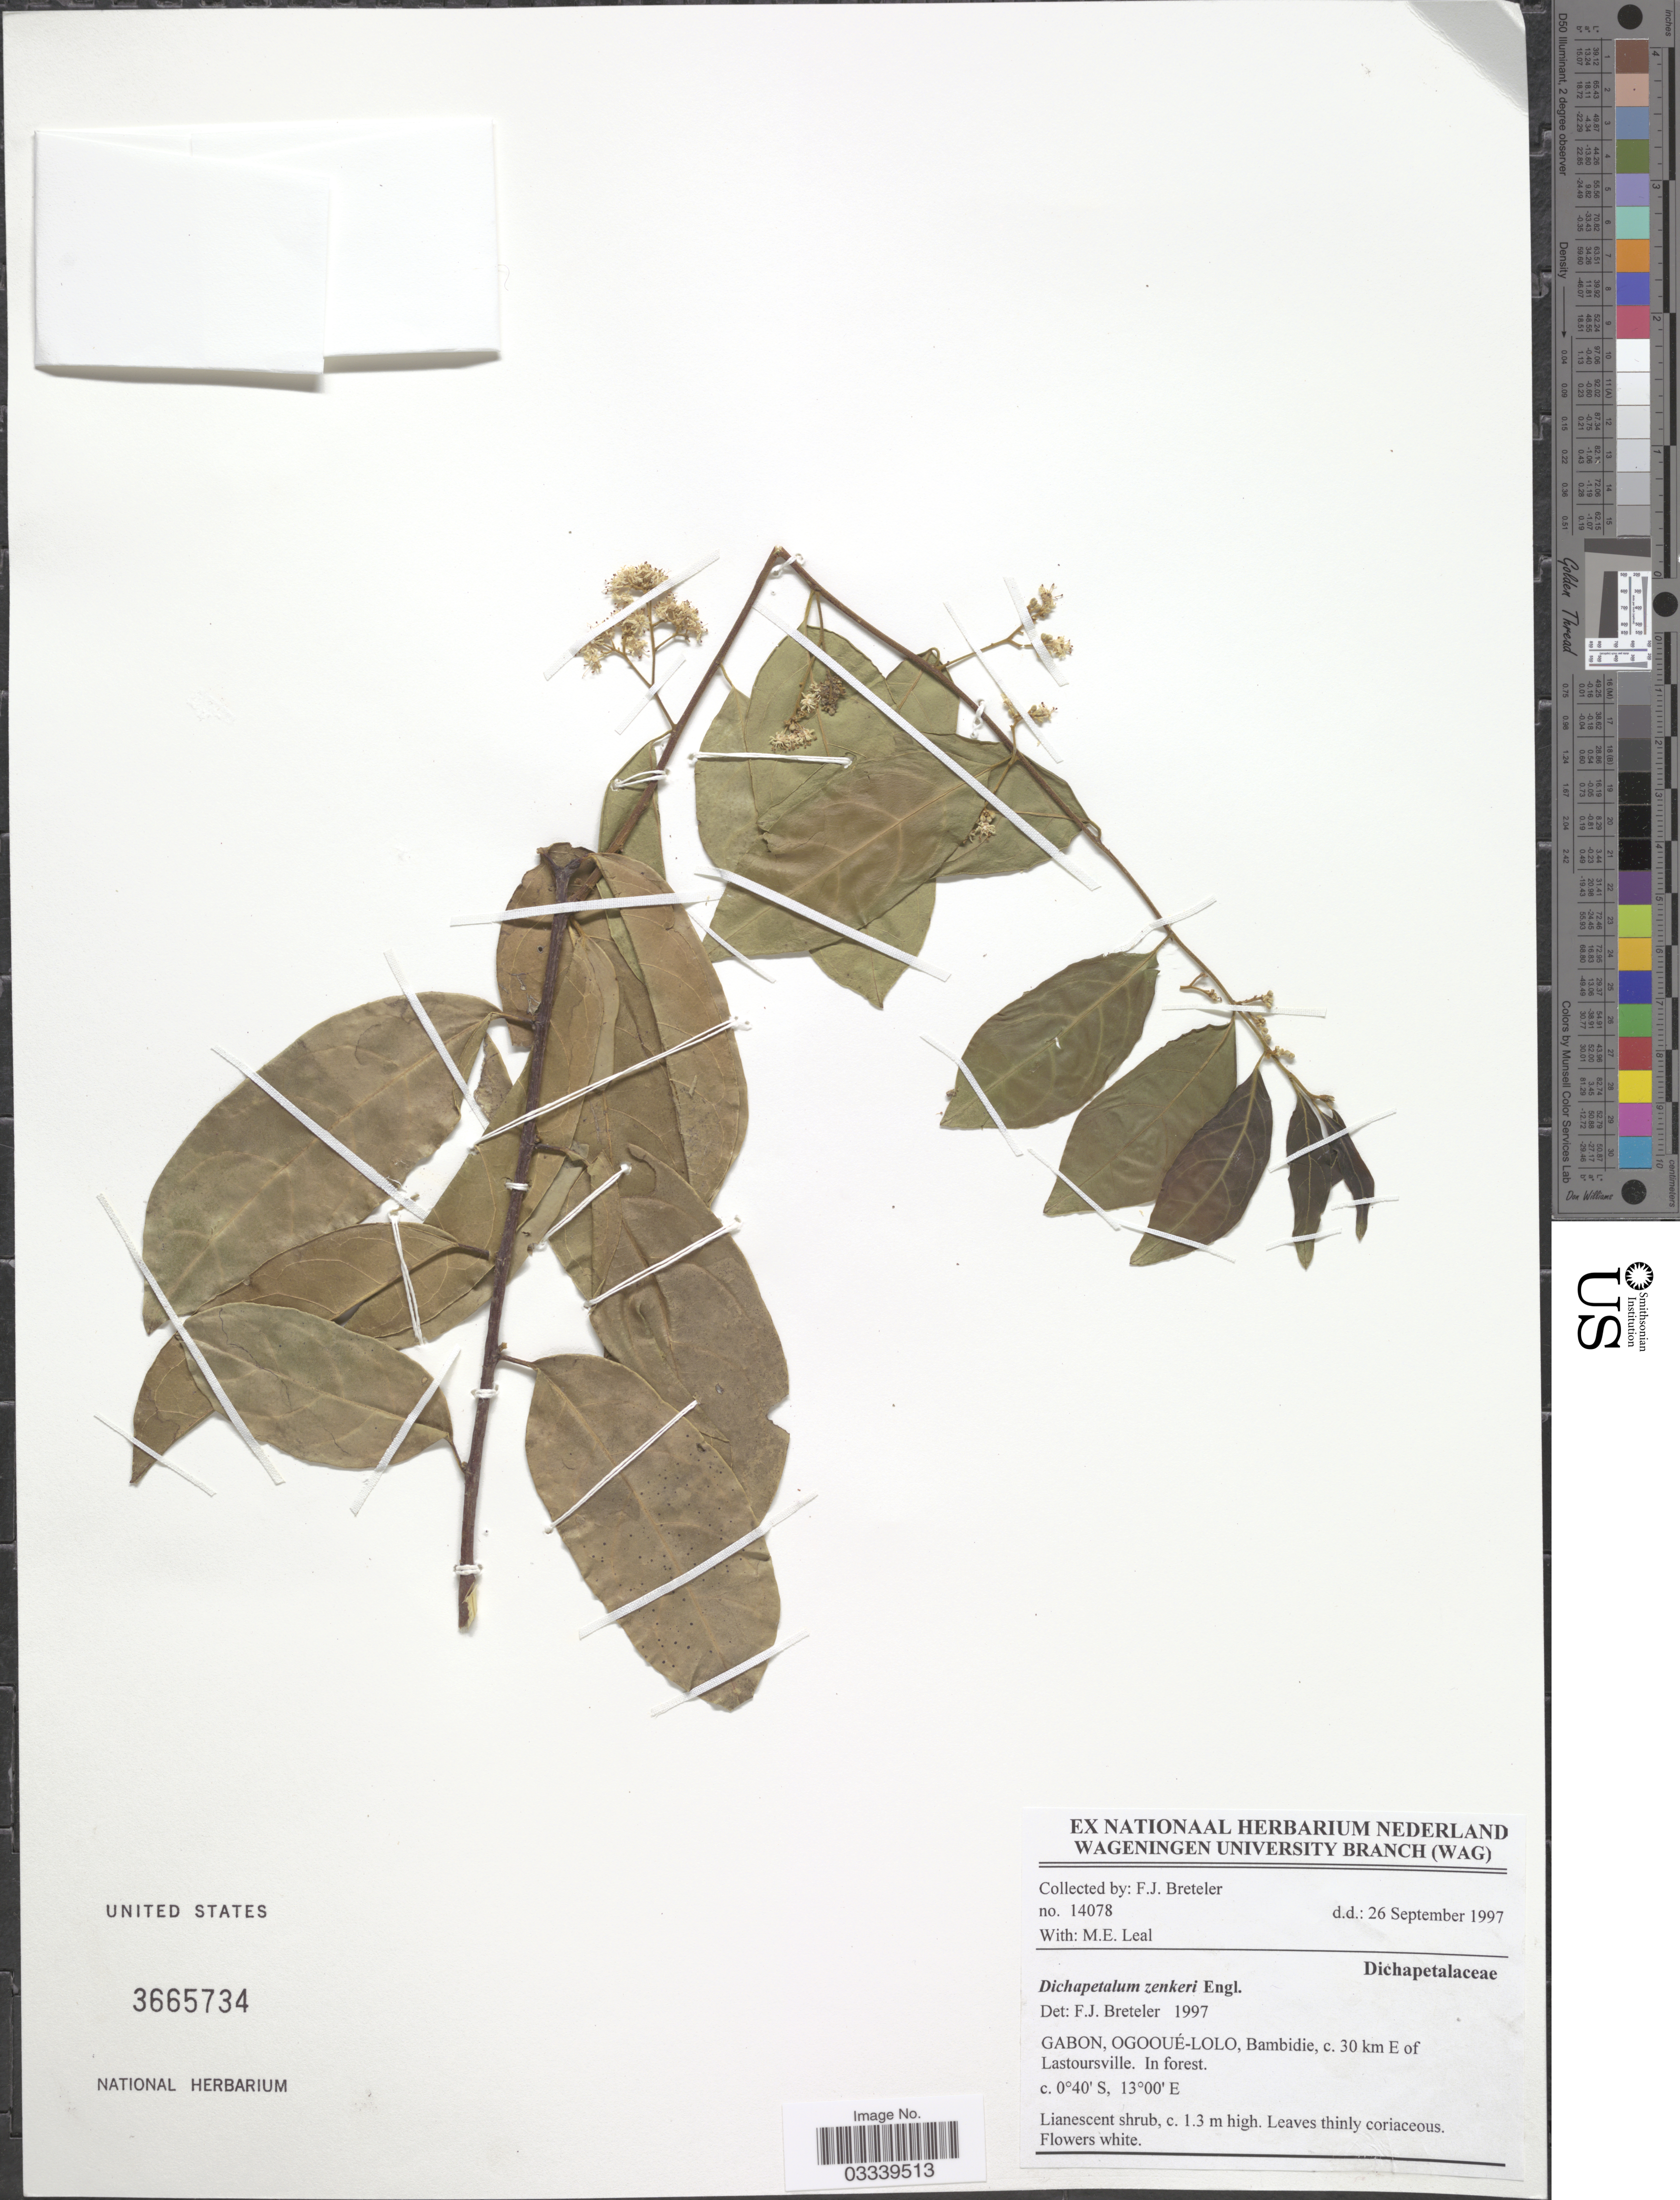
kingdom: Plantae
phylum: Tracheophyta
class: Magnoliopsida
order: Malpighiales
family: Dichapetalaceae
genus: Dichapetalum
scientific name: Dichapetalum zenkeri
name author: Engl.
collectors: F. J. Breteler & M. E. Leal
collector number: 14078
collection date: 1997-09-26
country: Gabon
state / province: Ogooue-Lolo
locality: Bambidie, c. 30 km E of Lastoursville.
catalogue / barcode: US 3665734